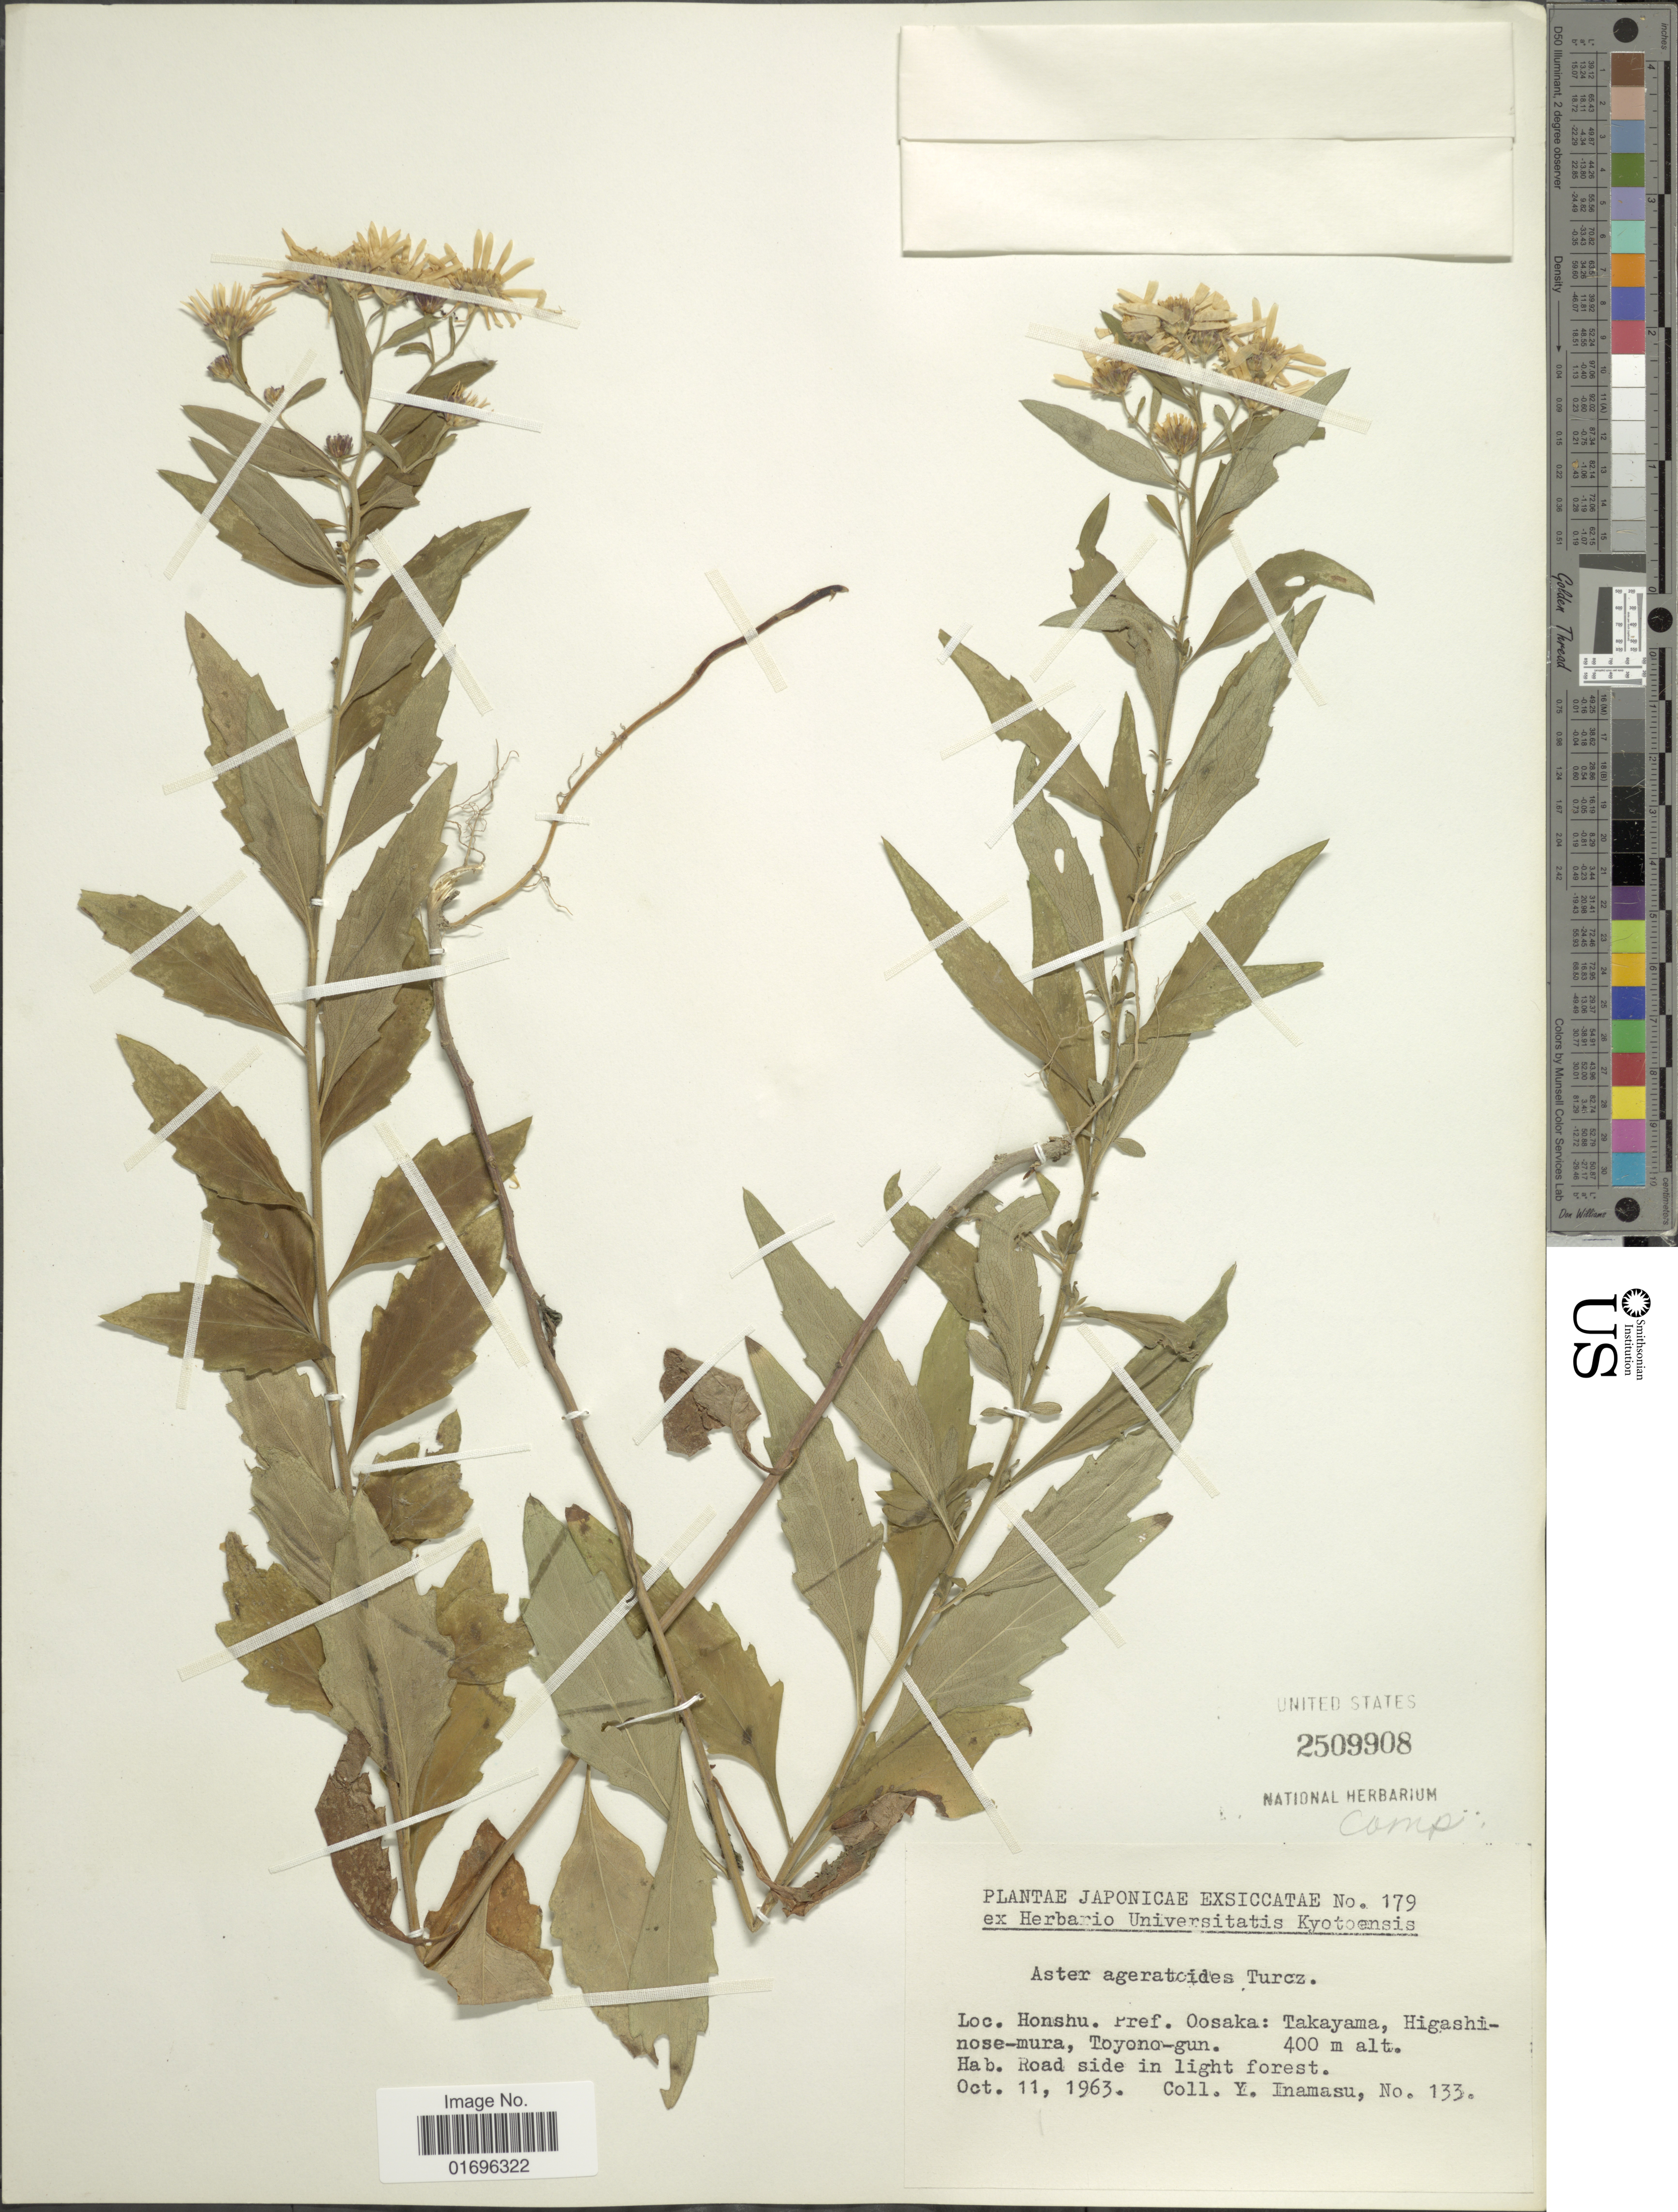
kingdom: Plantae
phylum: Tracheophyta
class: Magnoliopsida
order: Asterales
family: Asteraceae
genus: Aster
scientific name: Aster ageratoides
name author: Turcz.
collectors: Y. Inamasu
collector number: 133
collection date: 1963-10-11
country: Japan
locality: Honshu. Pref. Oosaka: Takayma, Higashinose-mura, Toyono-gun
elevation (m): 400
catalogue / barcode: US 2509908